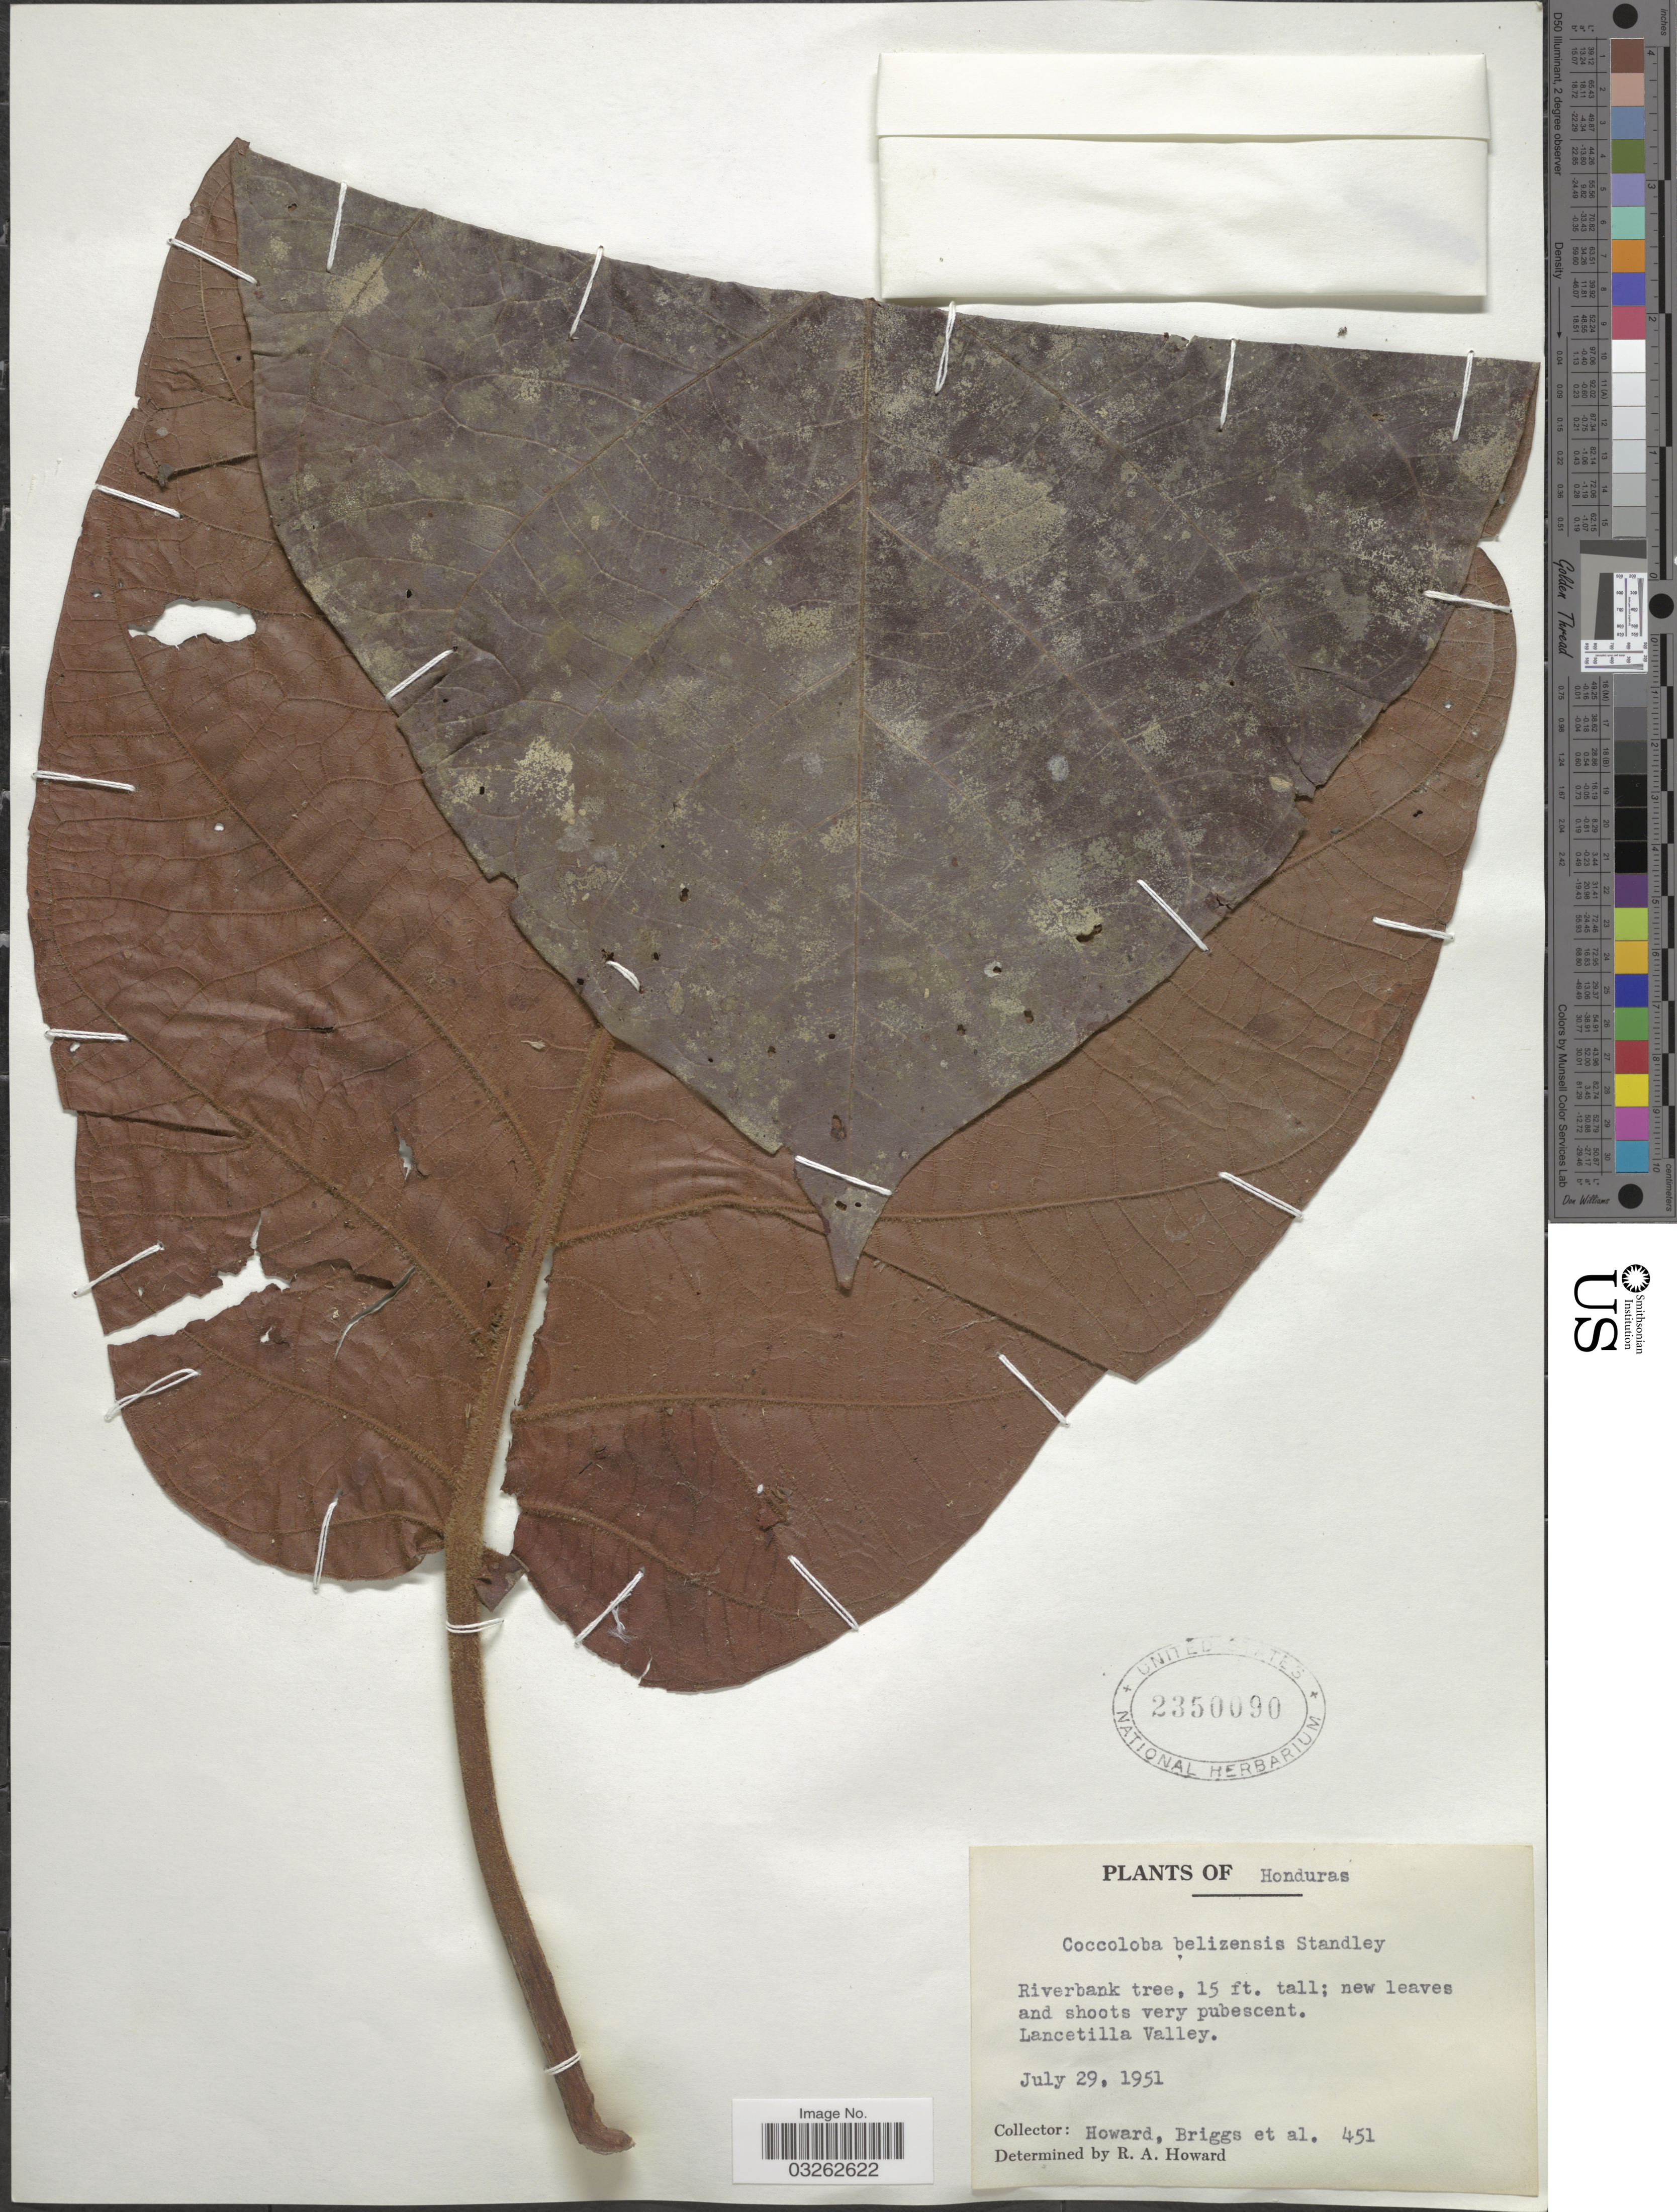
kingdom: Plantae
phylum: Tracheophyta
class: Magnoliopsida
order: Caryophyllales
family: Polygonaceae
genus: Coccoloba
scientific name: Coccoloba belizensis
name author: Standl.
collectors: -. Howard, Briggs & et al.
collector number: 451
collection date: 1951-07-29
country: Honduras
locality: Lancetilla Valley.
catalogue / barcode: US 2350090